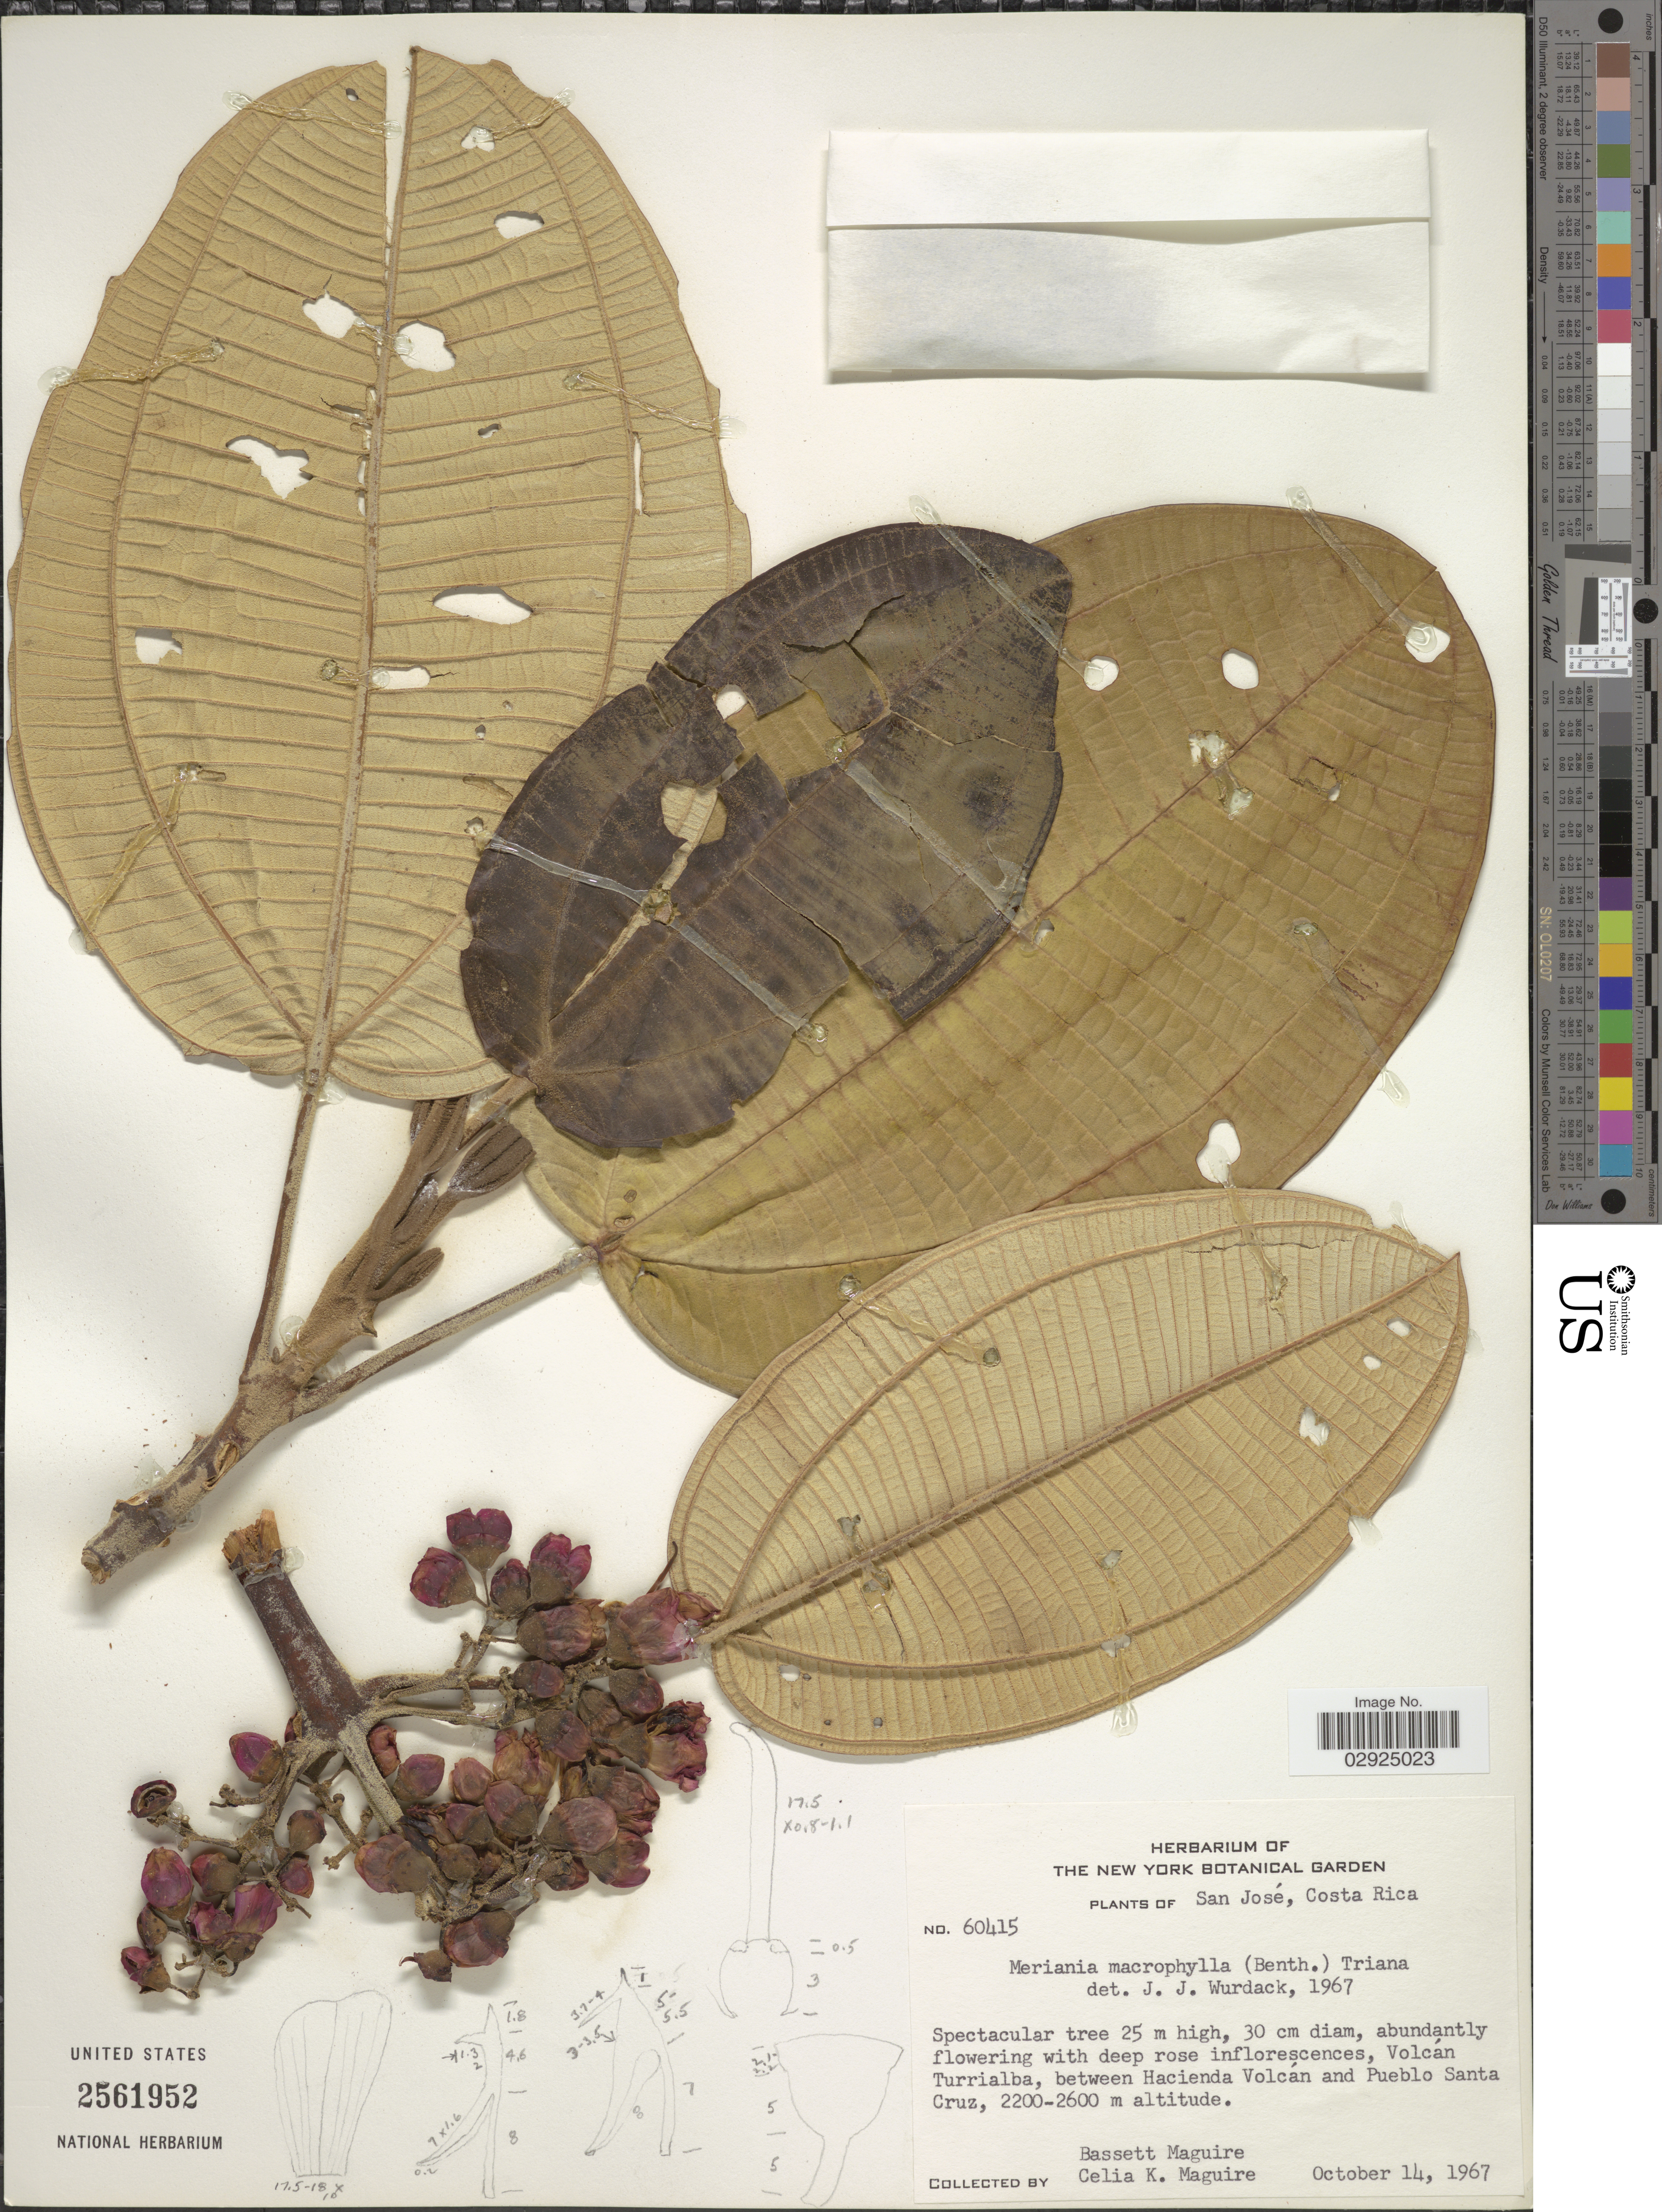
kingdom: Plantae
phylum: Tracheophyta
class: Magnoliopsida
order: Myrtales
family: Melastomataceae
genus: Meriania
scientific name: Meriania macrophylla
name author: (Benth.) Triana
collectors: B. Maguire & C. K. Maguire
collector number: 60415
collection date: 1967-10-14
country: Costa Rica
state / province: San José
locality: Volcán Turrialba, between Hacienda Volcán and Pueblo Santa Cruz.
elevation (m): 2200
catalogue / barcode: US 2561952